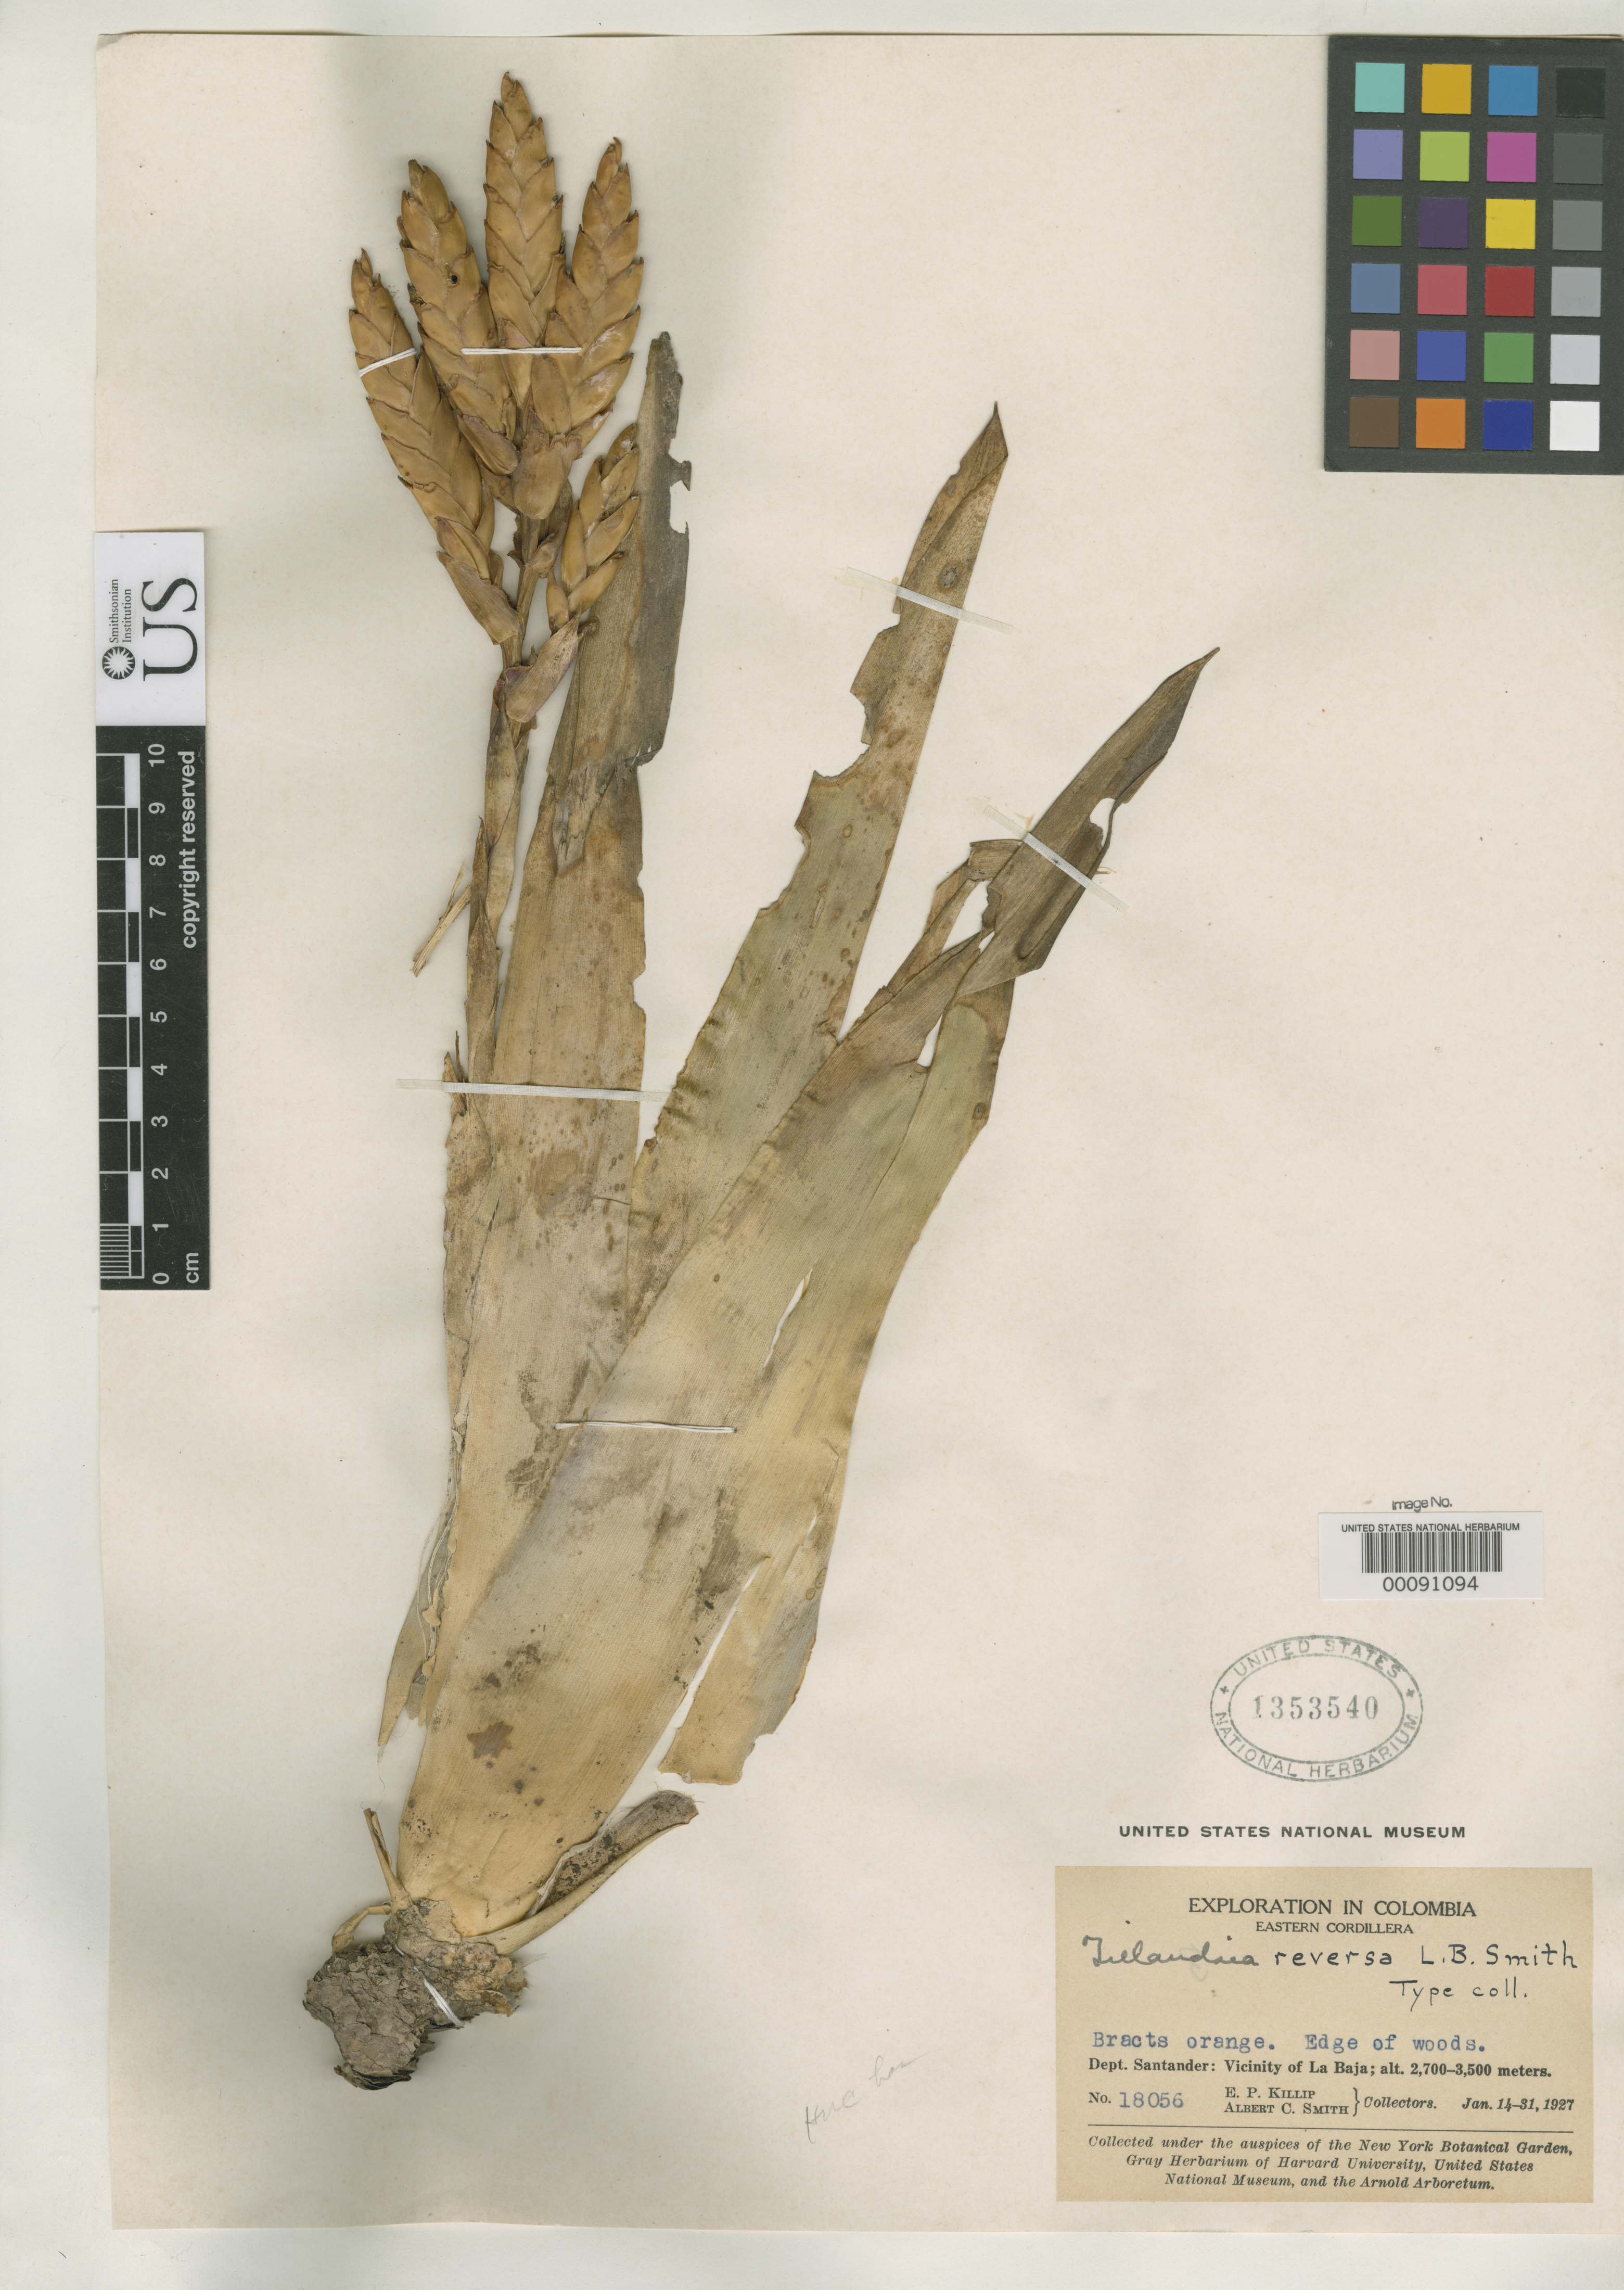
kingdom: Plantae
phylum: Tracheophyta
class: Liliopsida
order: Poales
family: Bromeliaceae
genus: Tillandsia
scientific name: Tillandsia reversa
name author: L.B. Sm.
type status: Isotype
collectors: E. P. Killip & A. C. Smith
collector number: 18056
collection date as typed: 14 Jan 1927 to 31 Jan 1927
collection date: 1927-01-14/1927-01-31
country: Colombia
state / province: Santander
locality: Vicinity of La Baja.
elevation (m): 2700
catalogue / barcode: US 1353540